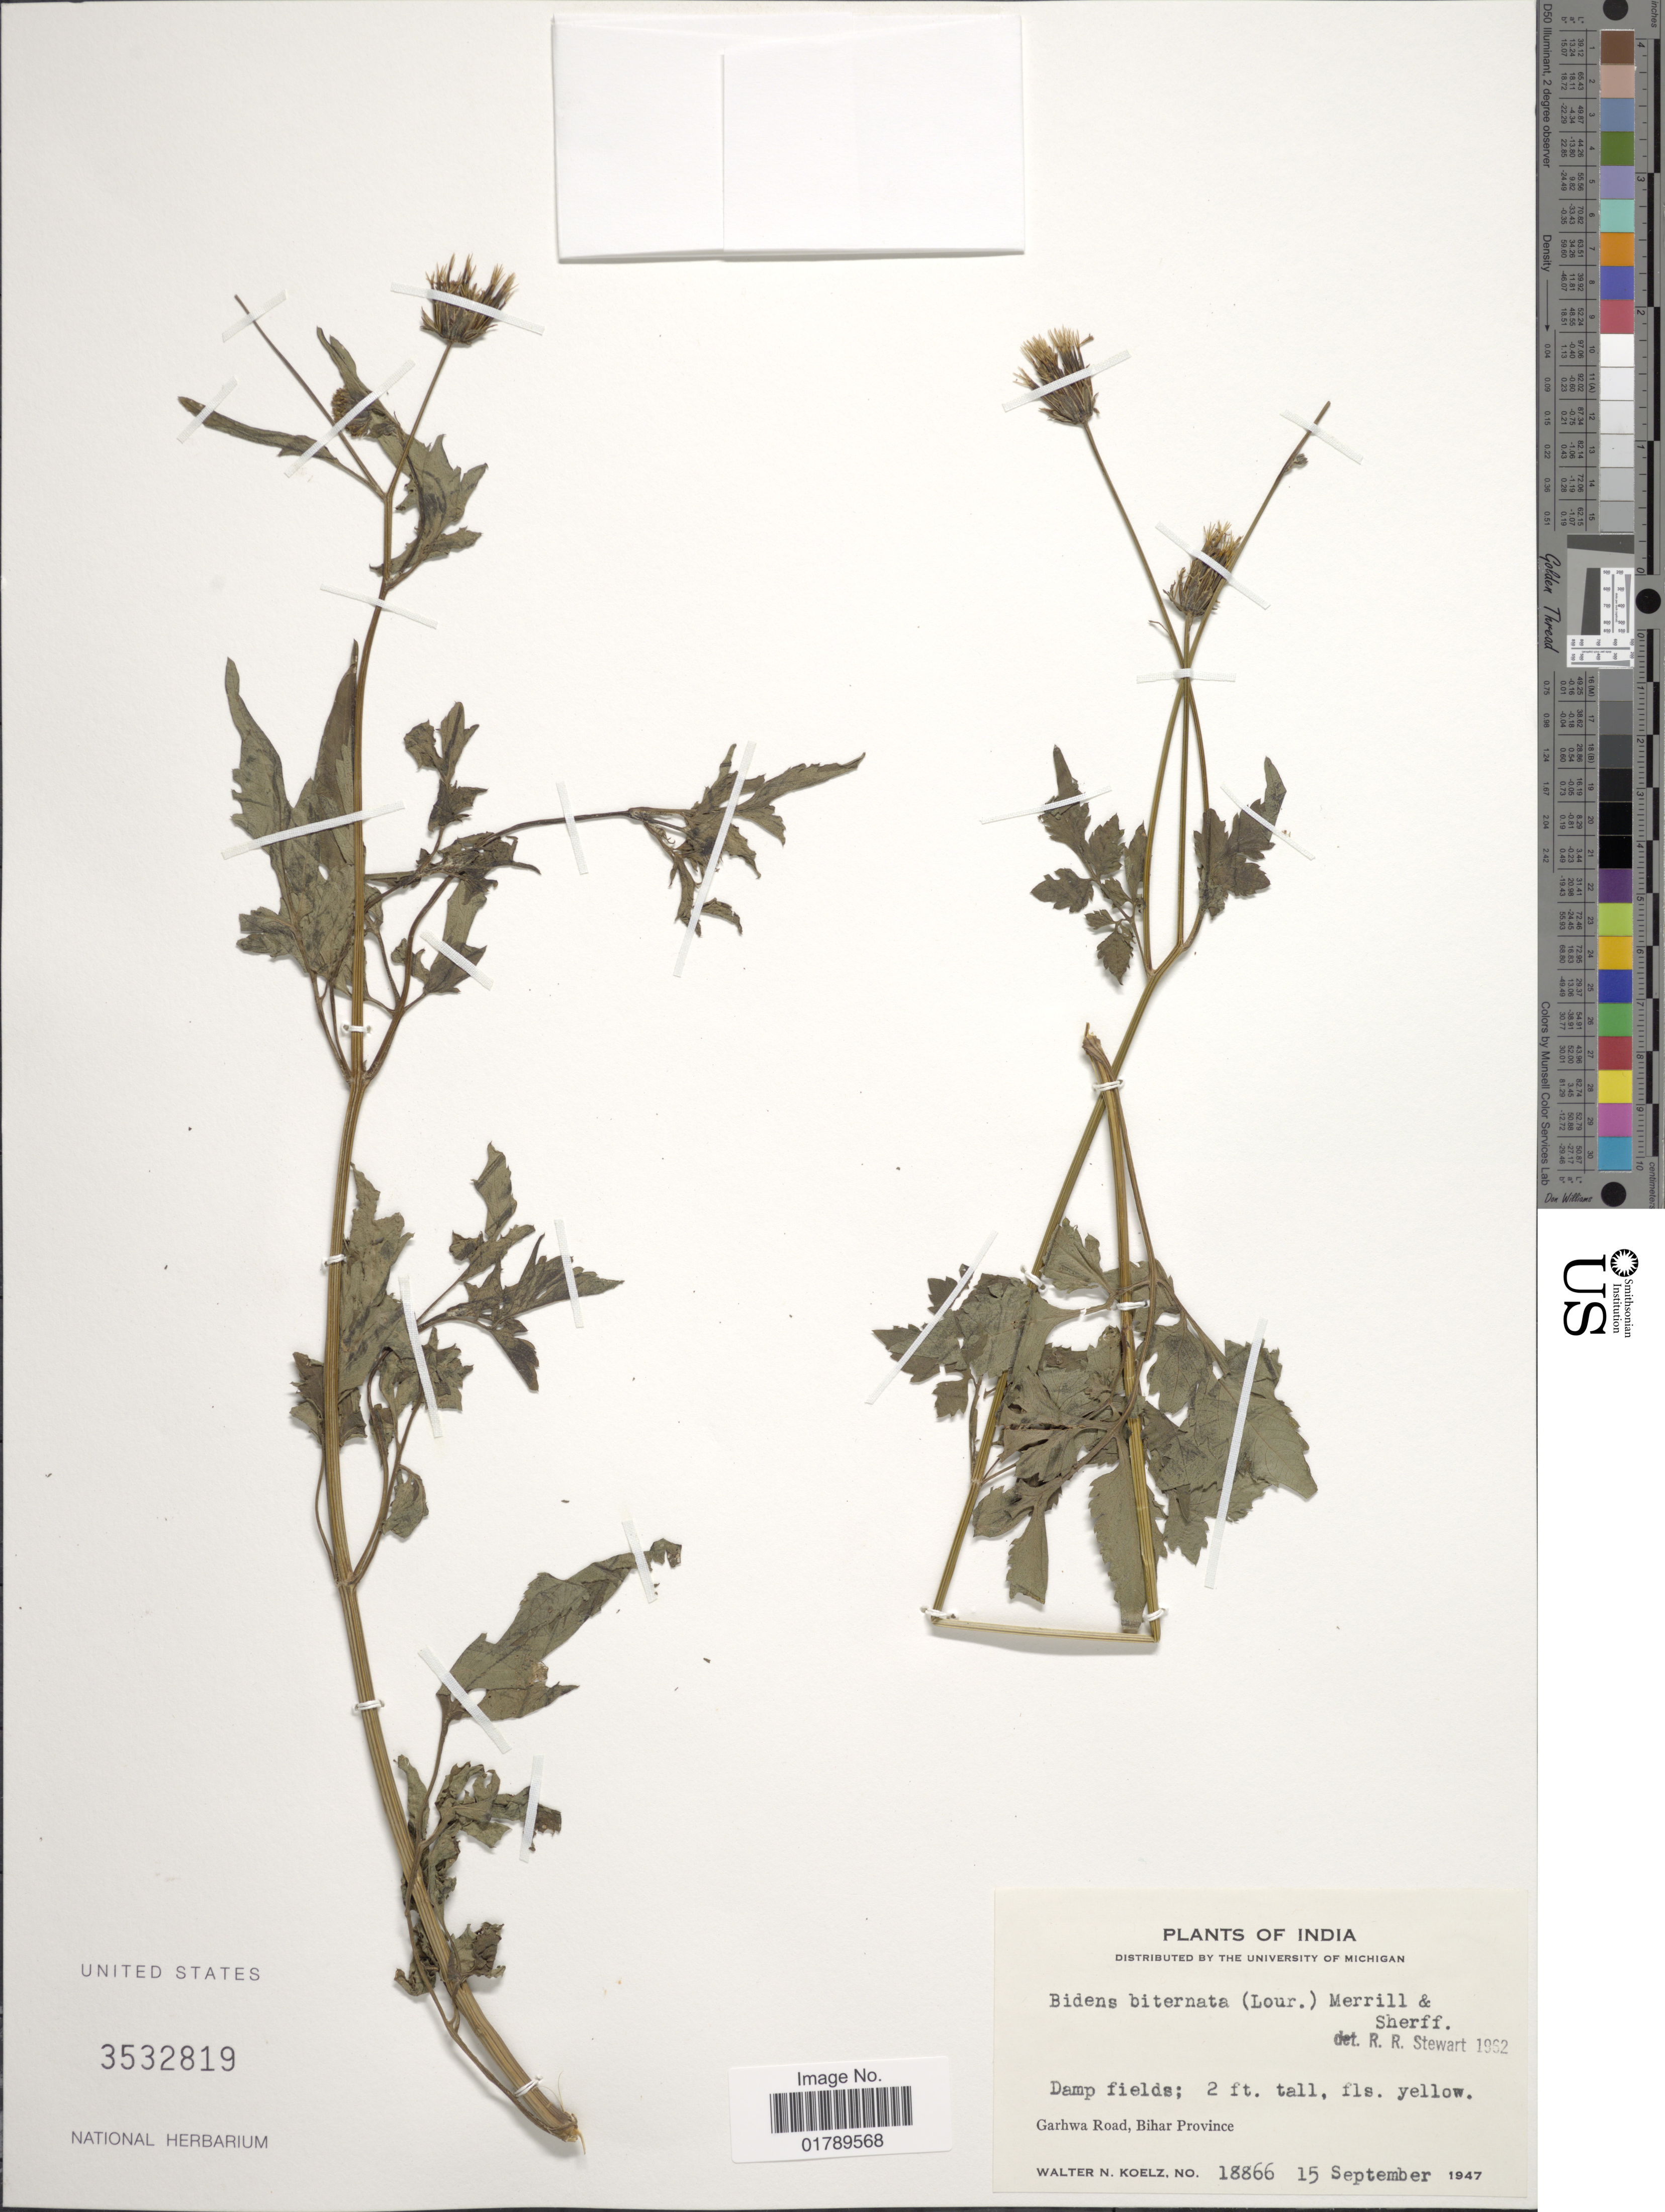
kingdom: Plantae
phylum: Tracheophyta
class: Magnoliopsida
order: Asterales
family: Asteraceae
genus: Bidens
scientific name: Bidens biternata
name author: (Lour.) Merr. & Sherff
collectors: W. N. Koelz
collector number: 18866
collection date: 1947-09-15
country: India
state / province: Bihar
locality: Garhwa Road, Bihar Province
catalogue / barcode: US 3532819